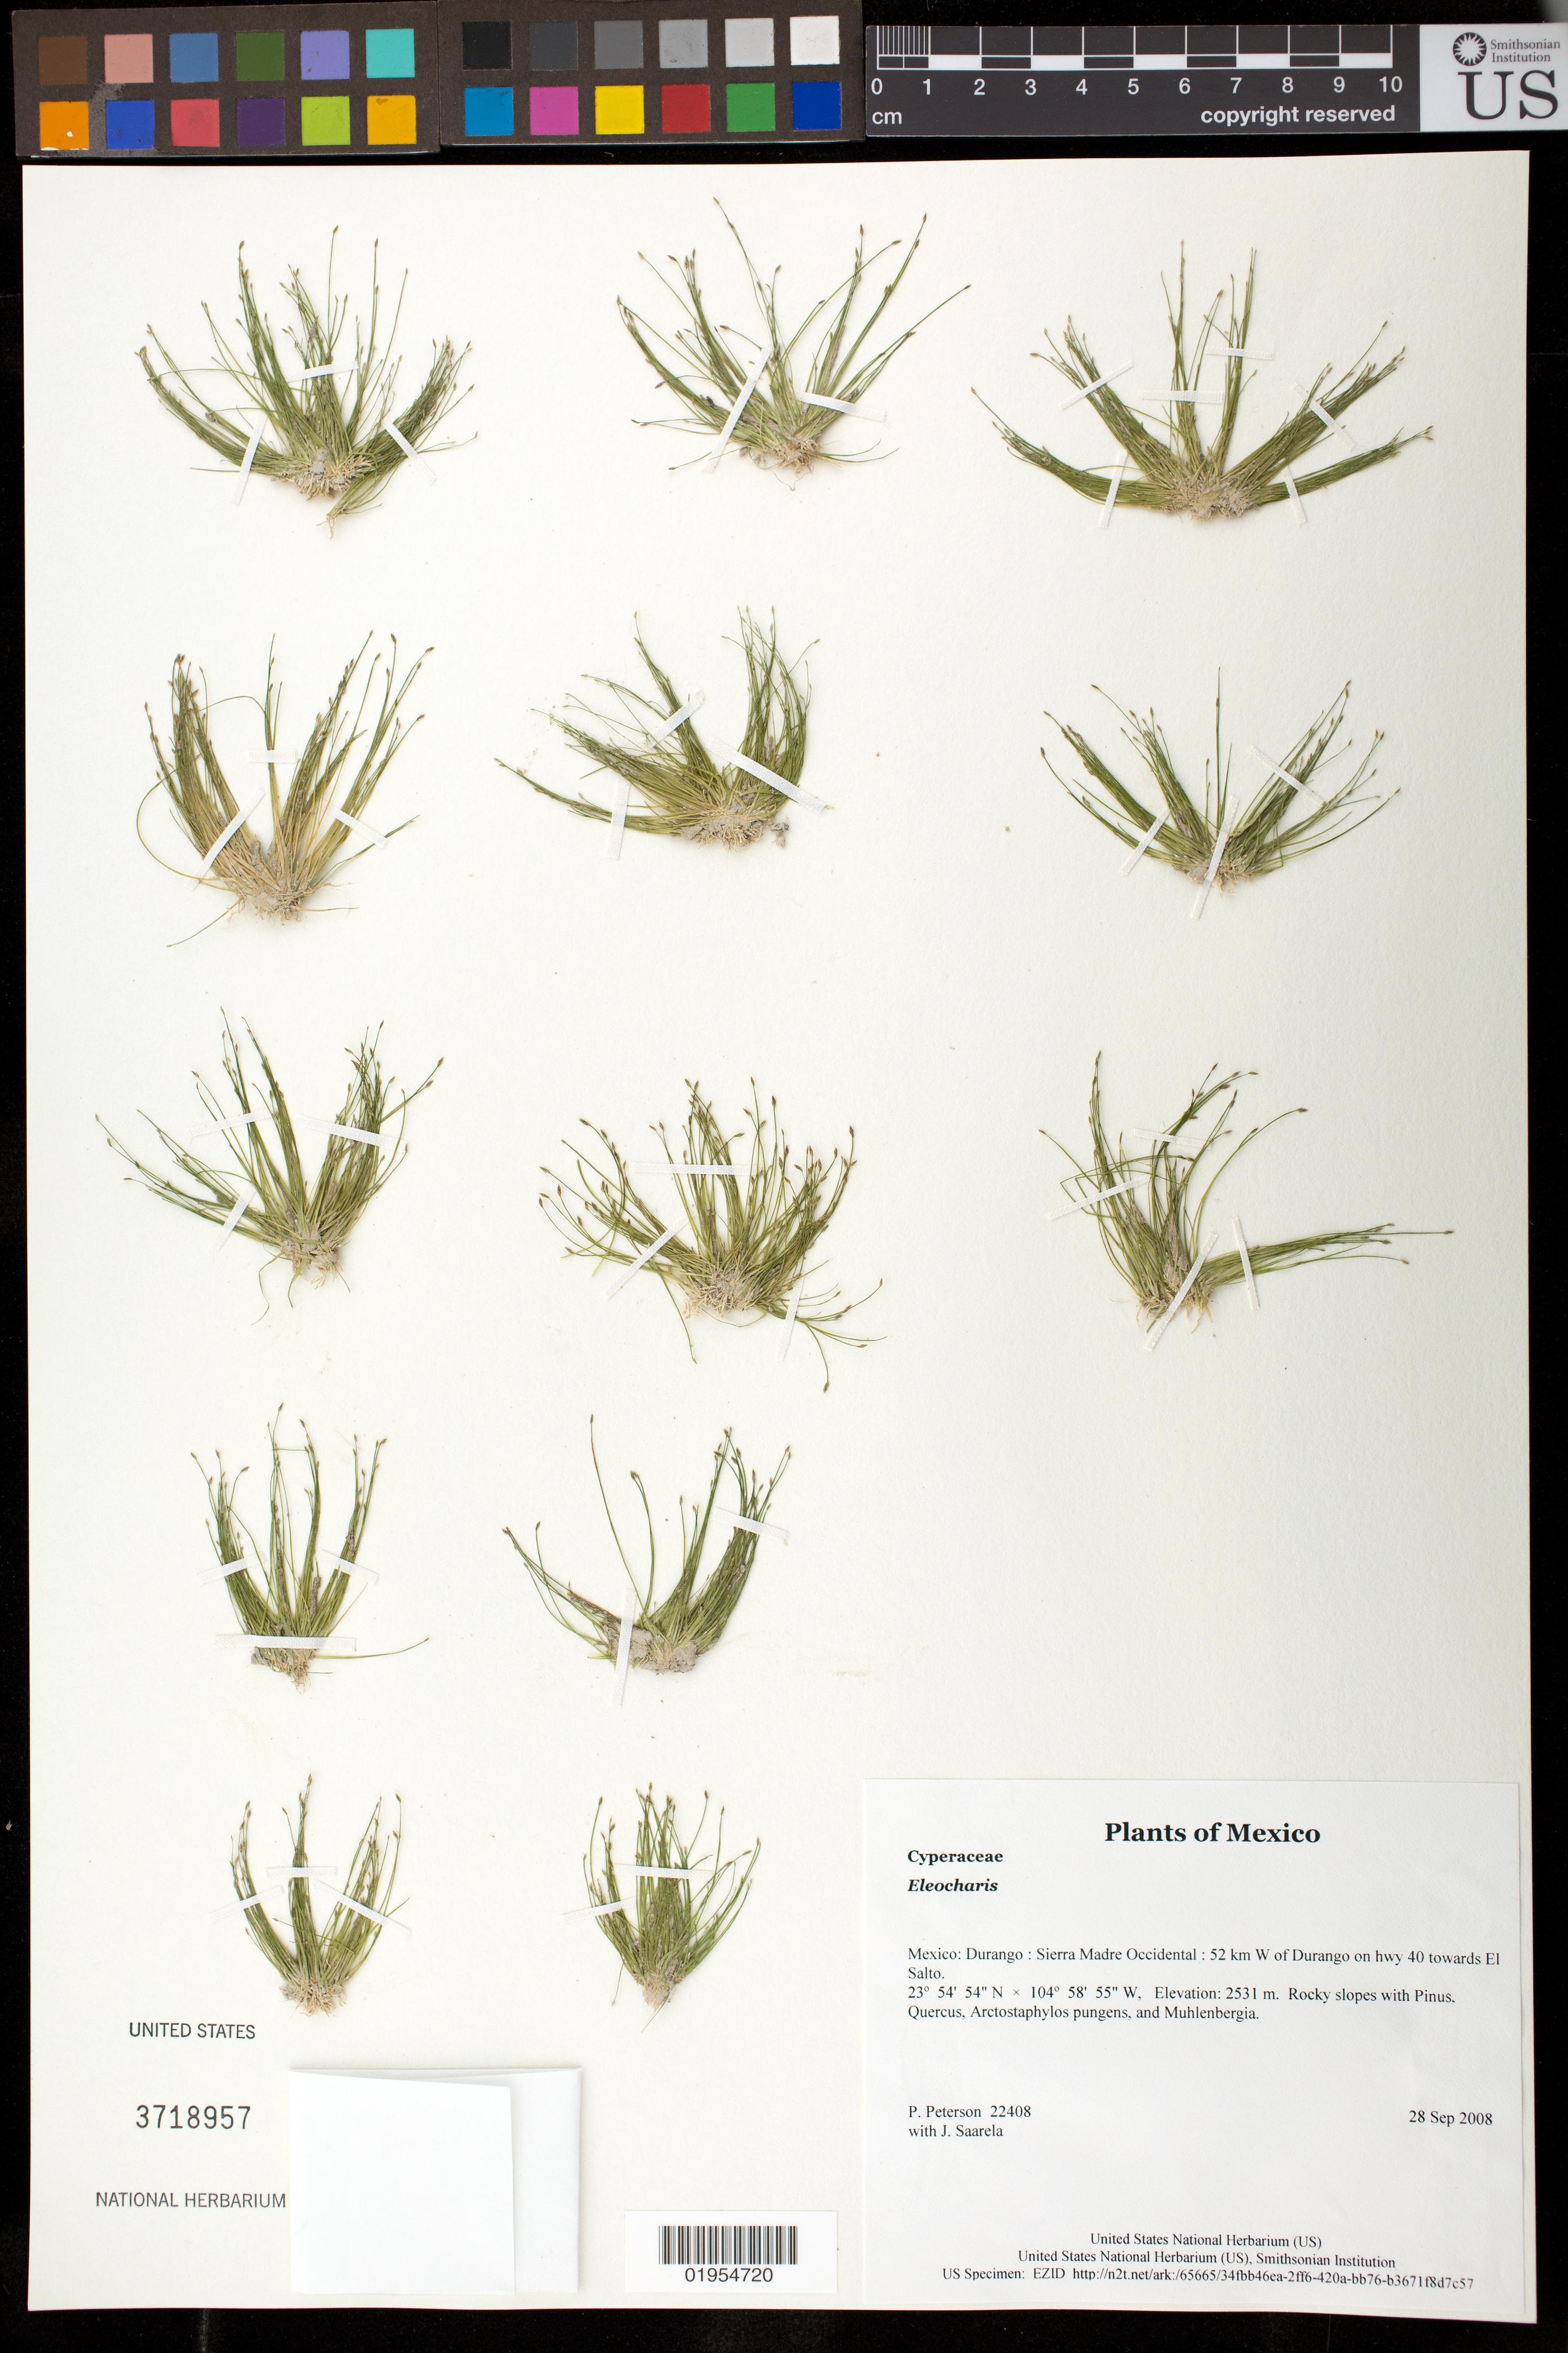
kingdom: Plantae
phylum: Tracheophyta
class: Liliopsida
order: Poales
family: Cyperaceae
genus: Eleocharis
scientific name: Eleocharis sp.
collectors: P. M. Peterson & J. Saarela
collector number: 22408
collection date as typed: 28 Sep 2008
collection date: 2008-09-28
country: Mexico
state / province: Durango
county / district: Sierra Madre Occidental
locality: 52 km W of Durango on hwy 40 towards El Salto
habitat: Rocky slopes with Pinus, Quercus, Arctostaphylos pungens, and Muhlenbergia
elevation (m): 2531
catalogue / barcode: US 3718957